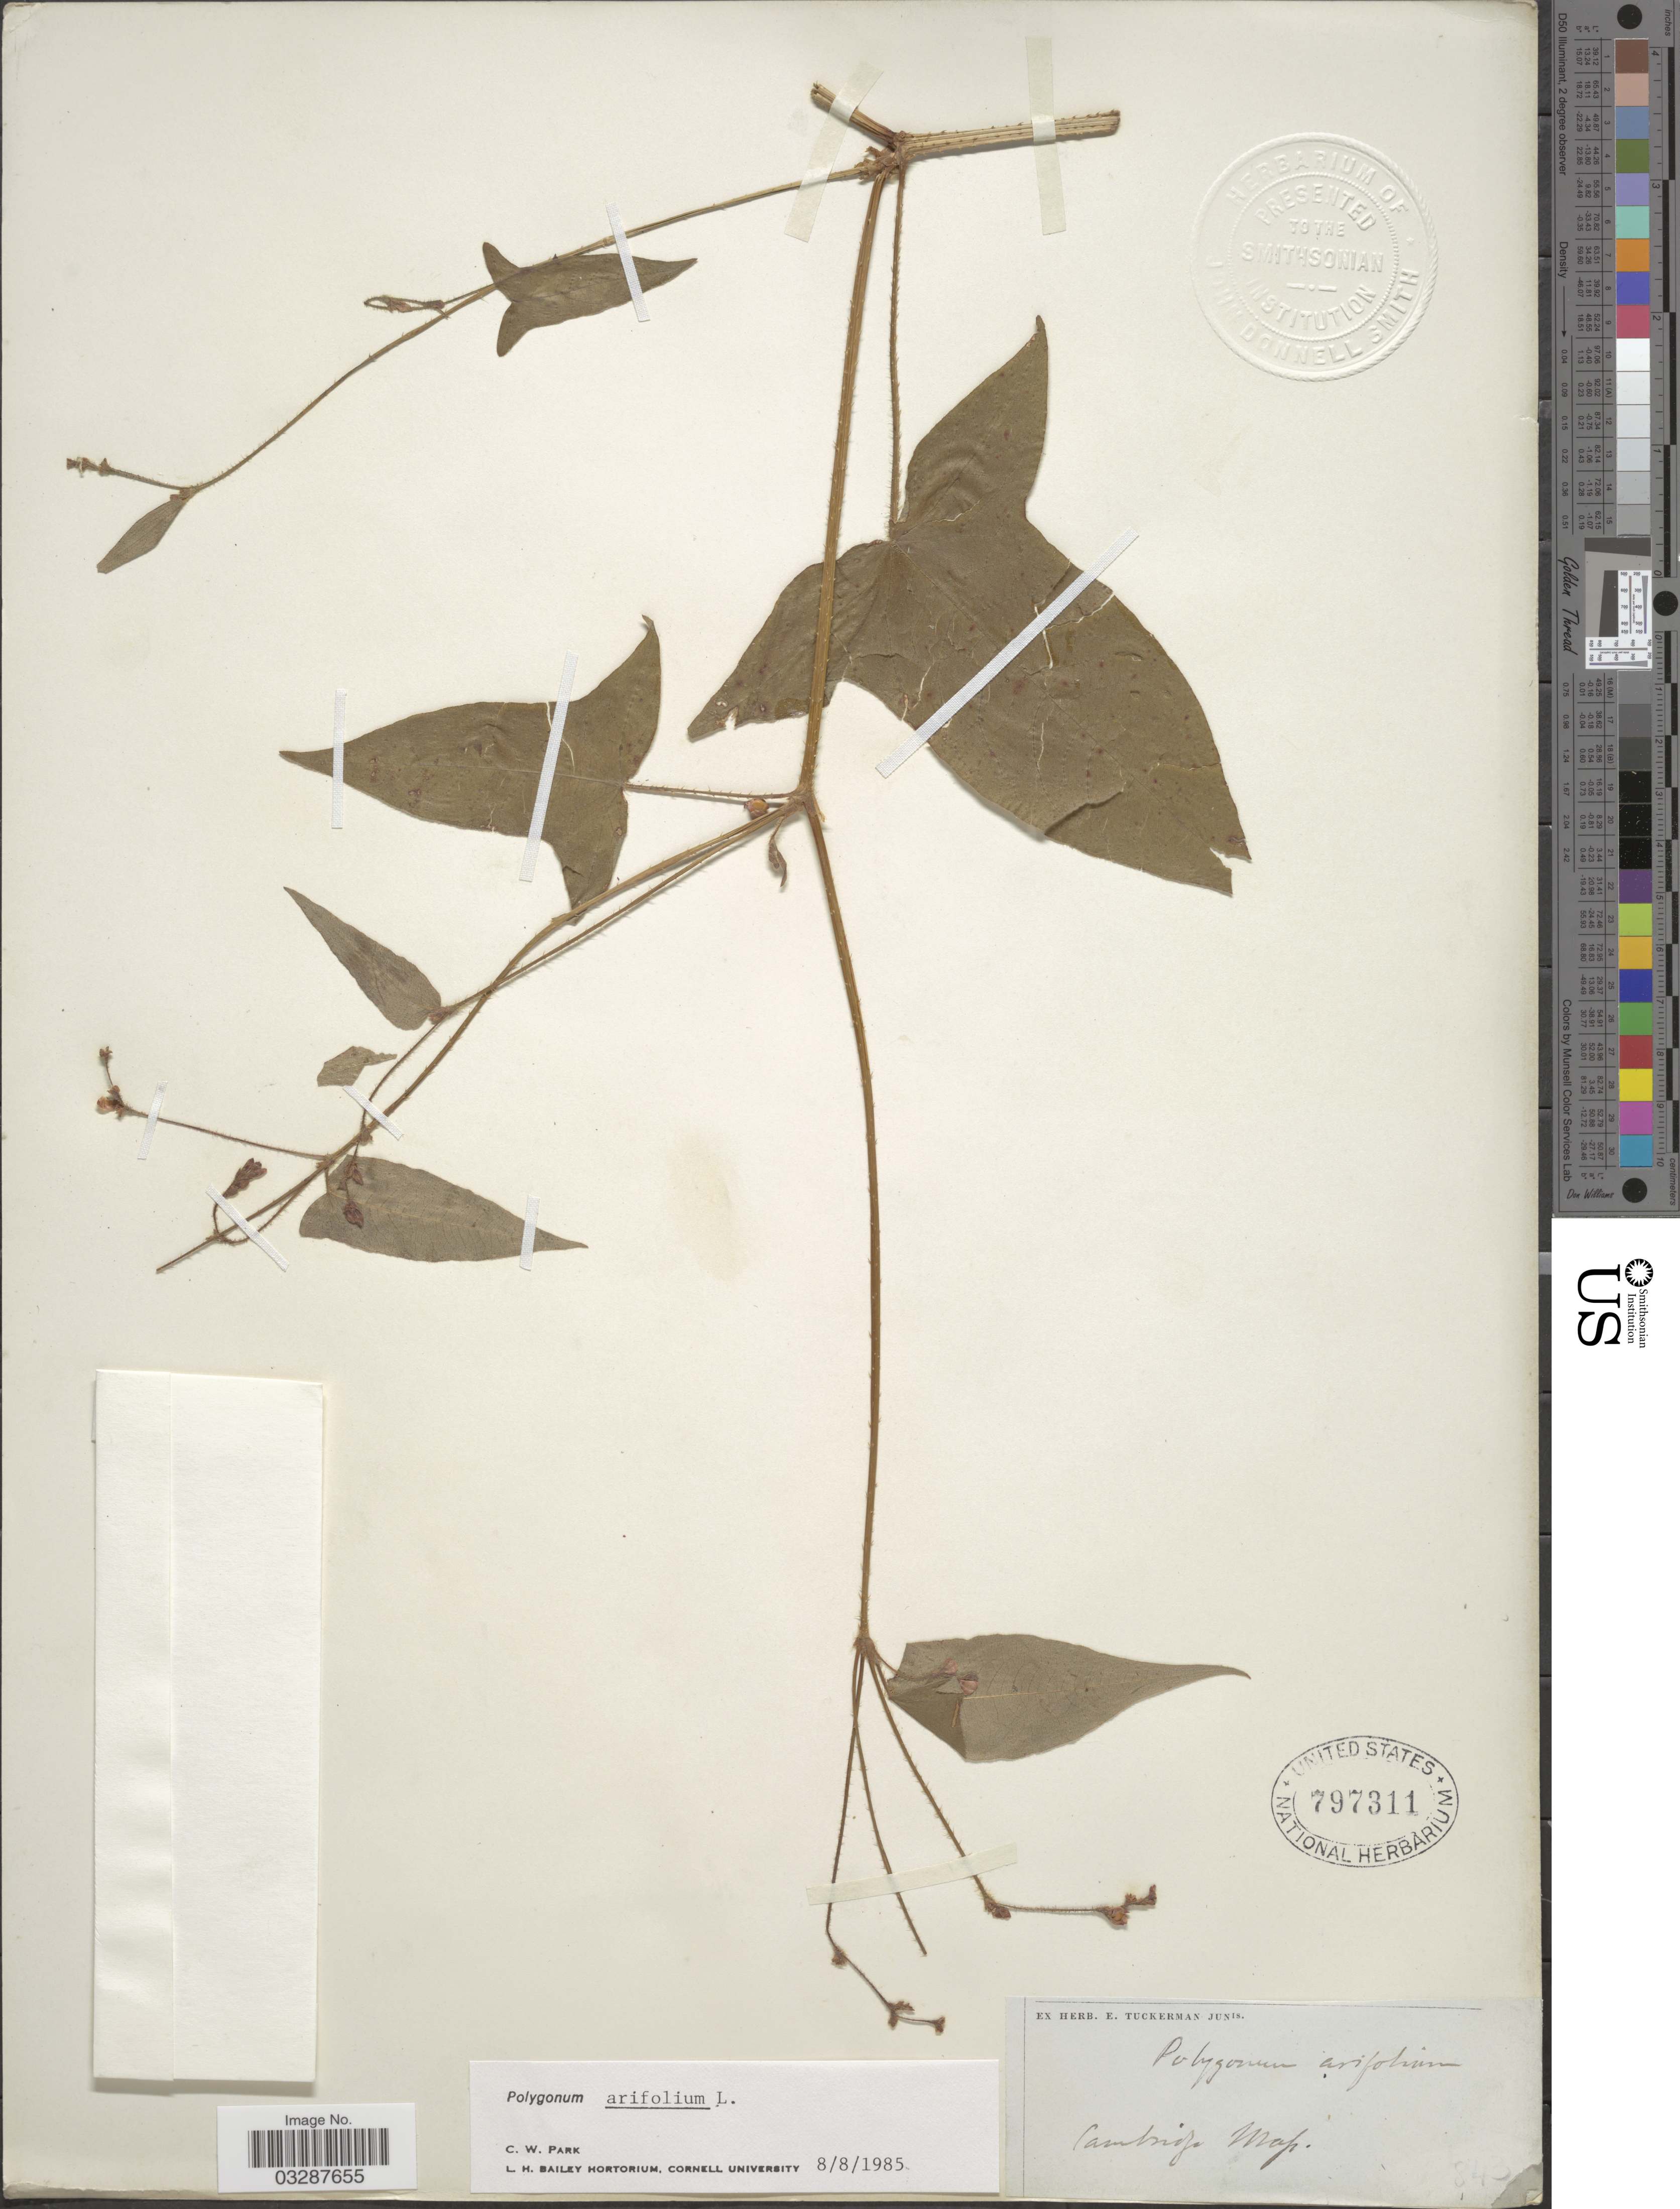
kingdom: Plantae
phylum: Tracheophyta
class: Magnoliopsida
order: Caryophyllales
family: Polygonaceae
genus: Persicaria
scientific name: Persicaria arifolia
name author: (L.) Haraldson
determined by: Atha, D. E.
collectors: ex herb. E. Tuckerman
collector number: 843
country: United States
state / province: Massachusetts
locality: Cambridge.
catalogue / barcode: US 797311